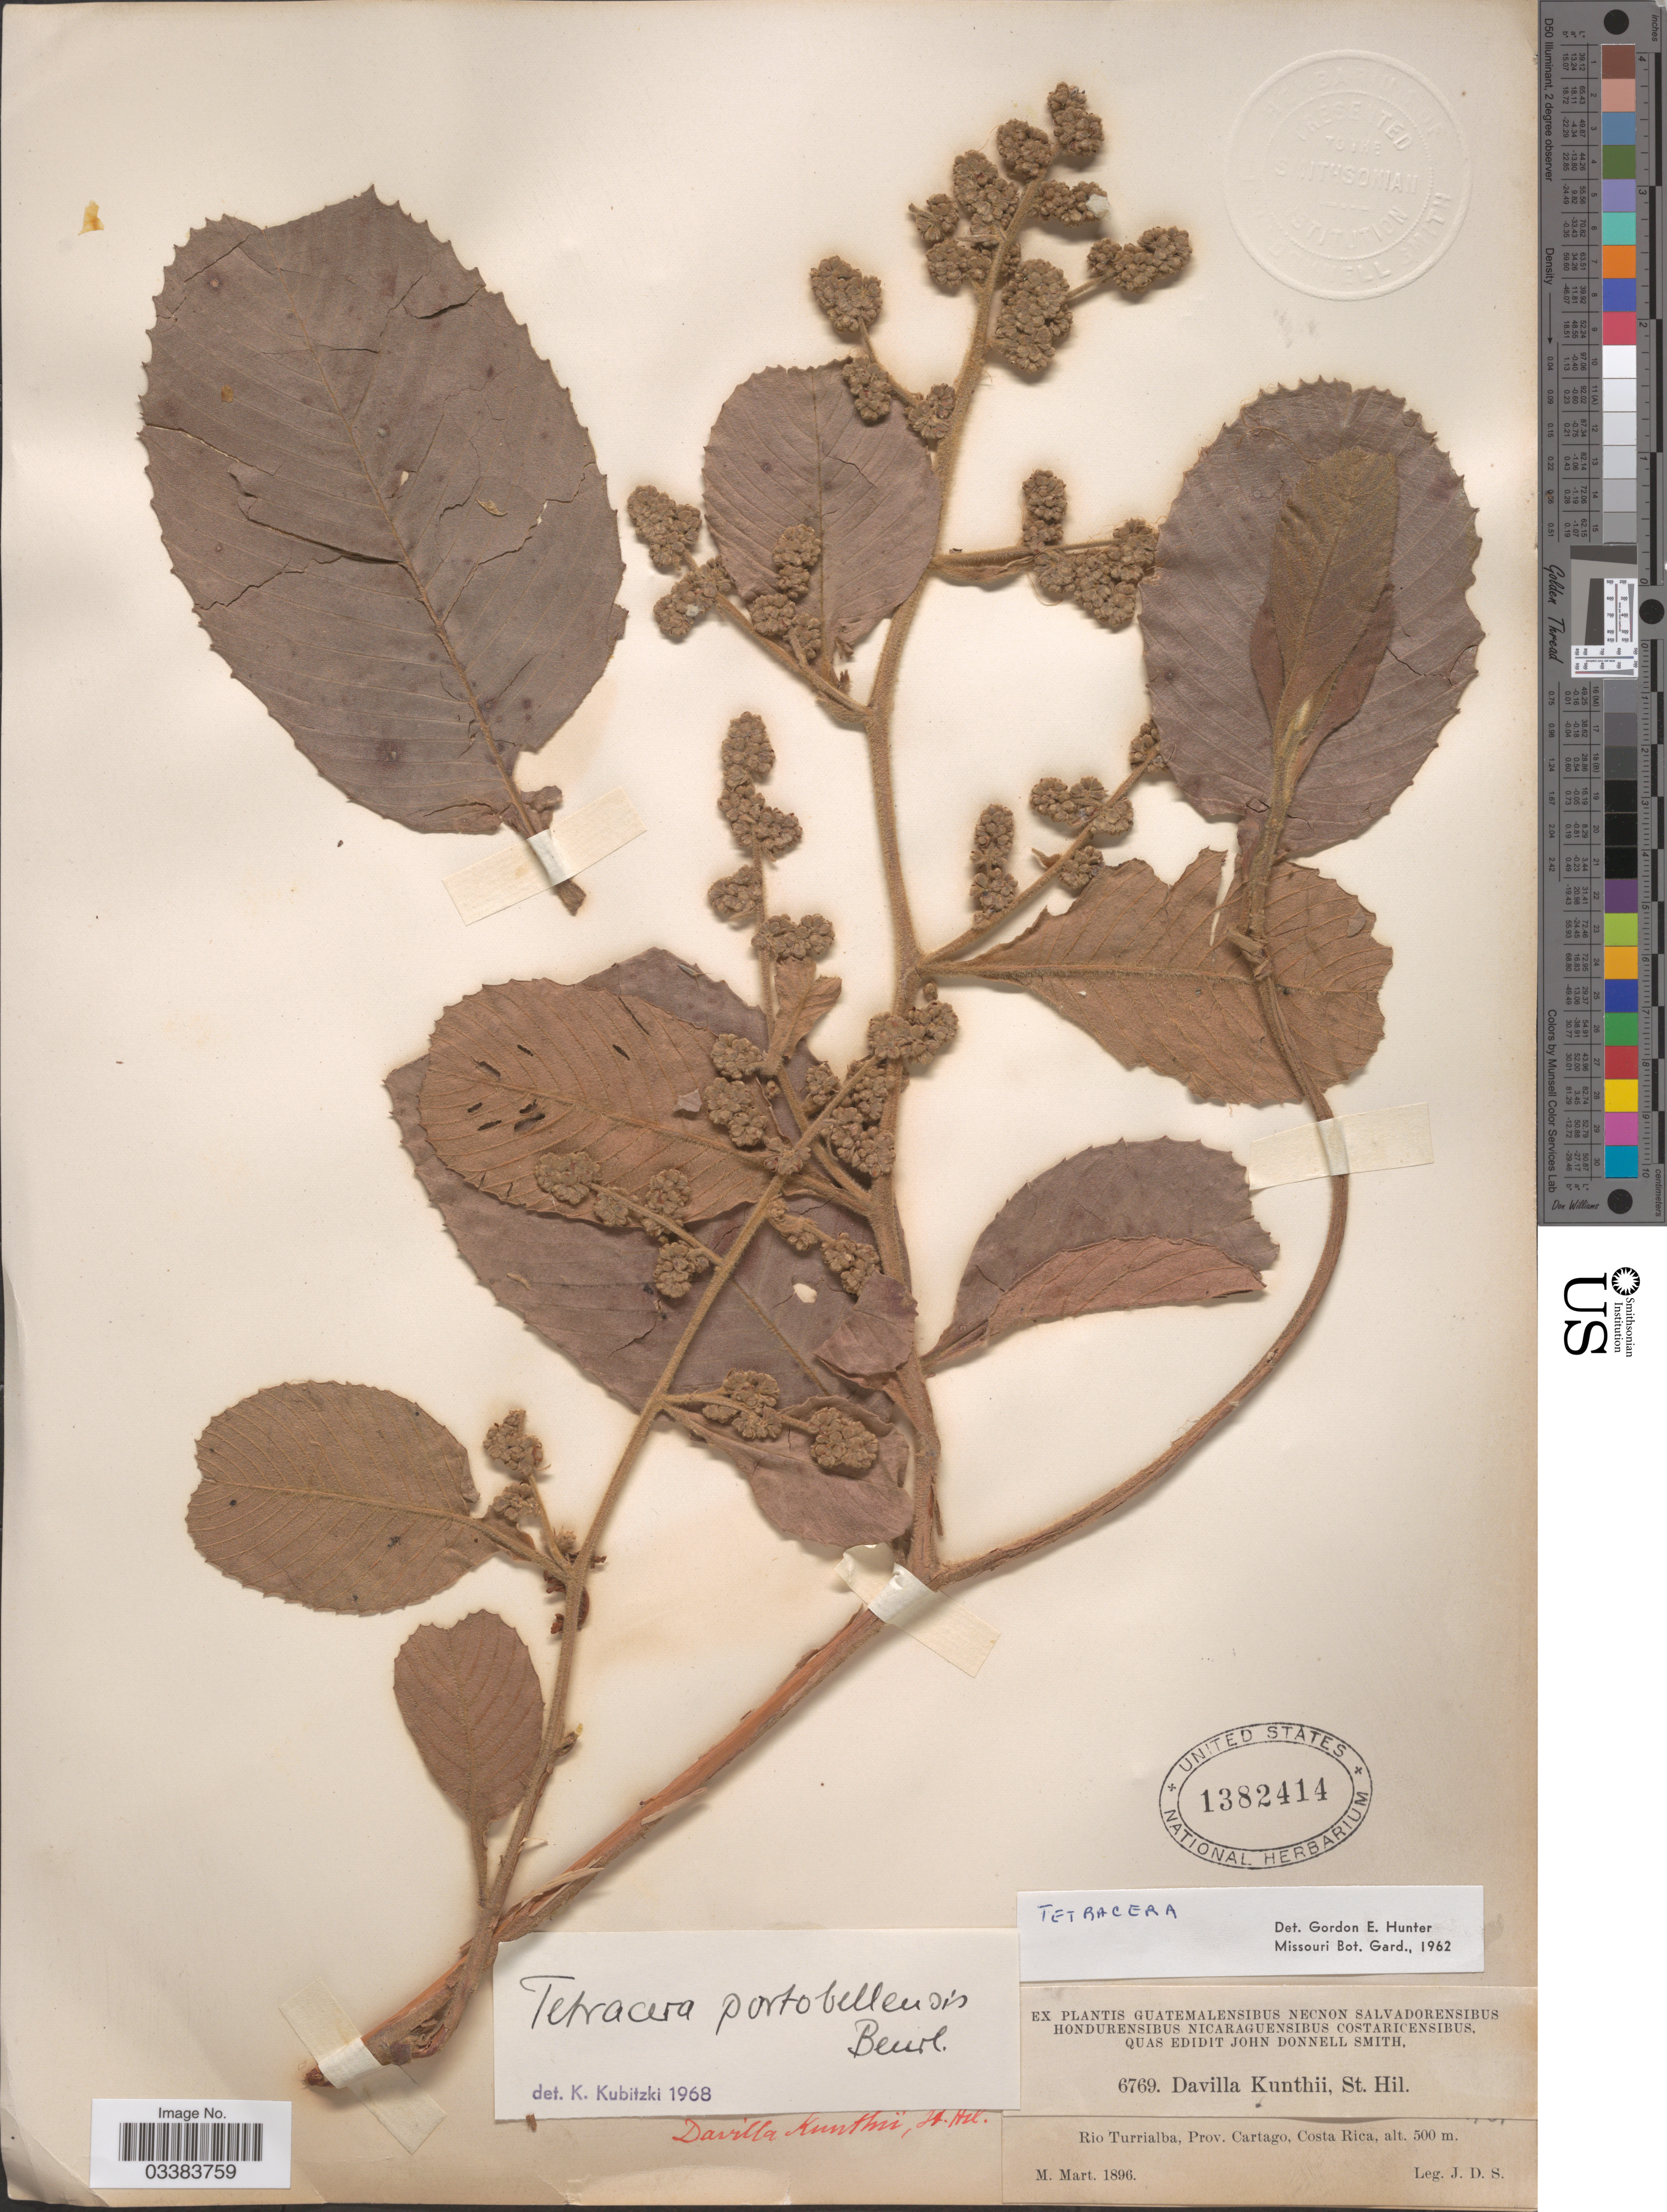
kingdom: Plantae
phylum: Tracheophyta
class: Magnoliopsida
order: Dilleniales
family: Dilleniaceae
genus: Tetracera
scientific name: Tetracera portobellensis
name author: Beurl.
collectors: J. Donnell Smith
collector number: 6769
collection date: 1896-03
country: Costa Rica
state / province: Cartago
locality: Rio Turrialba.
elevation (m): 500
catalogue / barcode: US 1382414